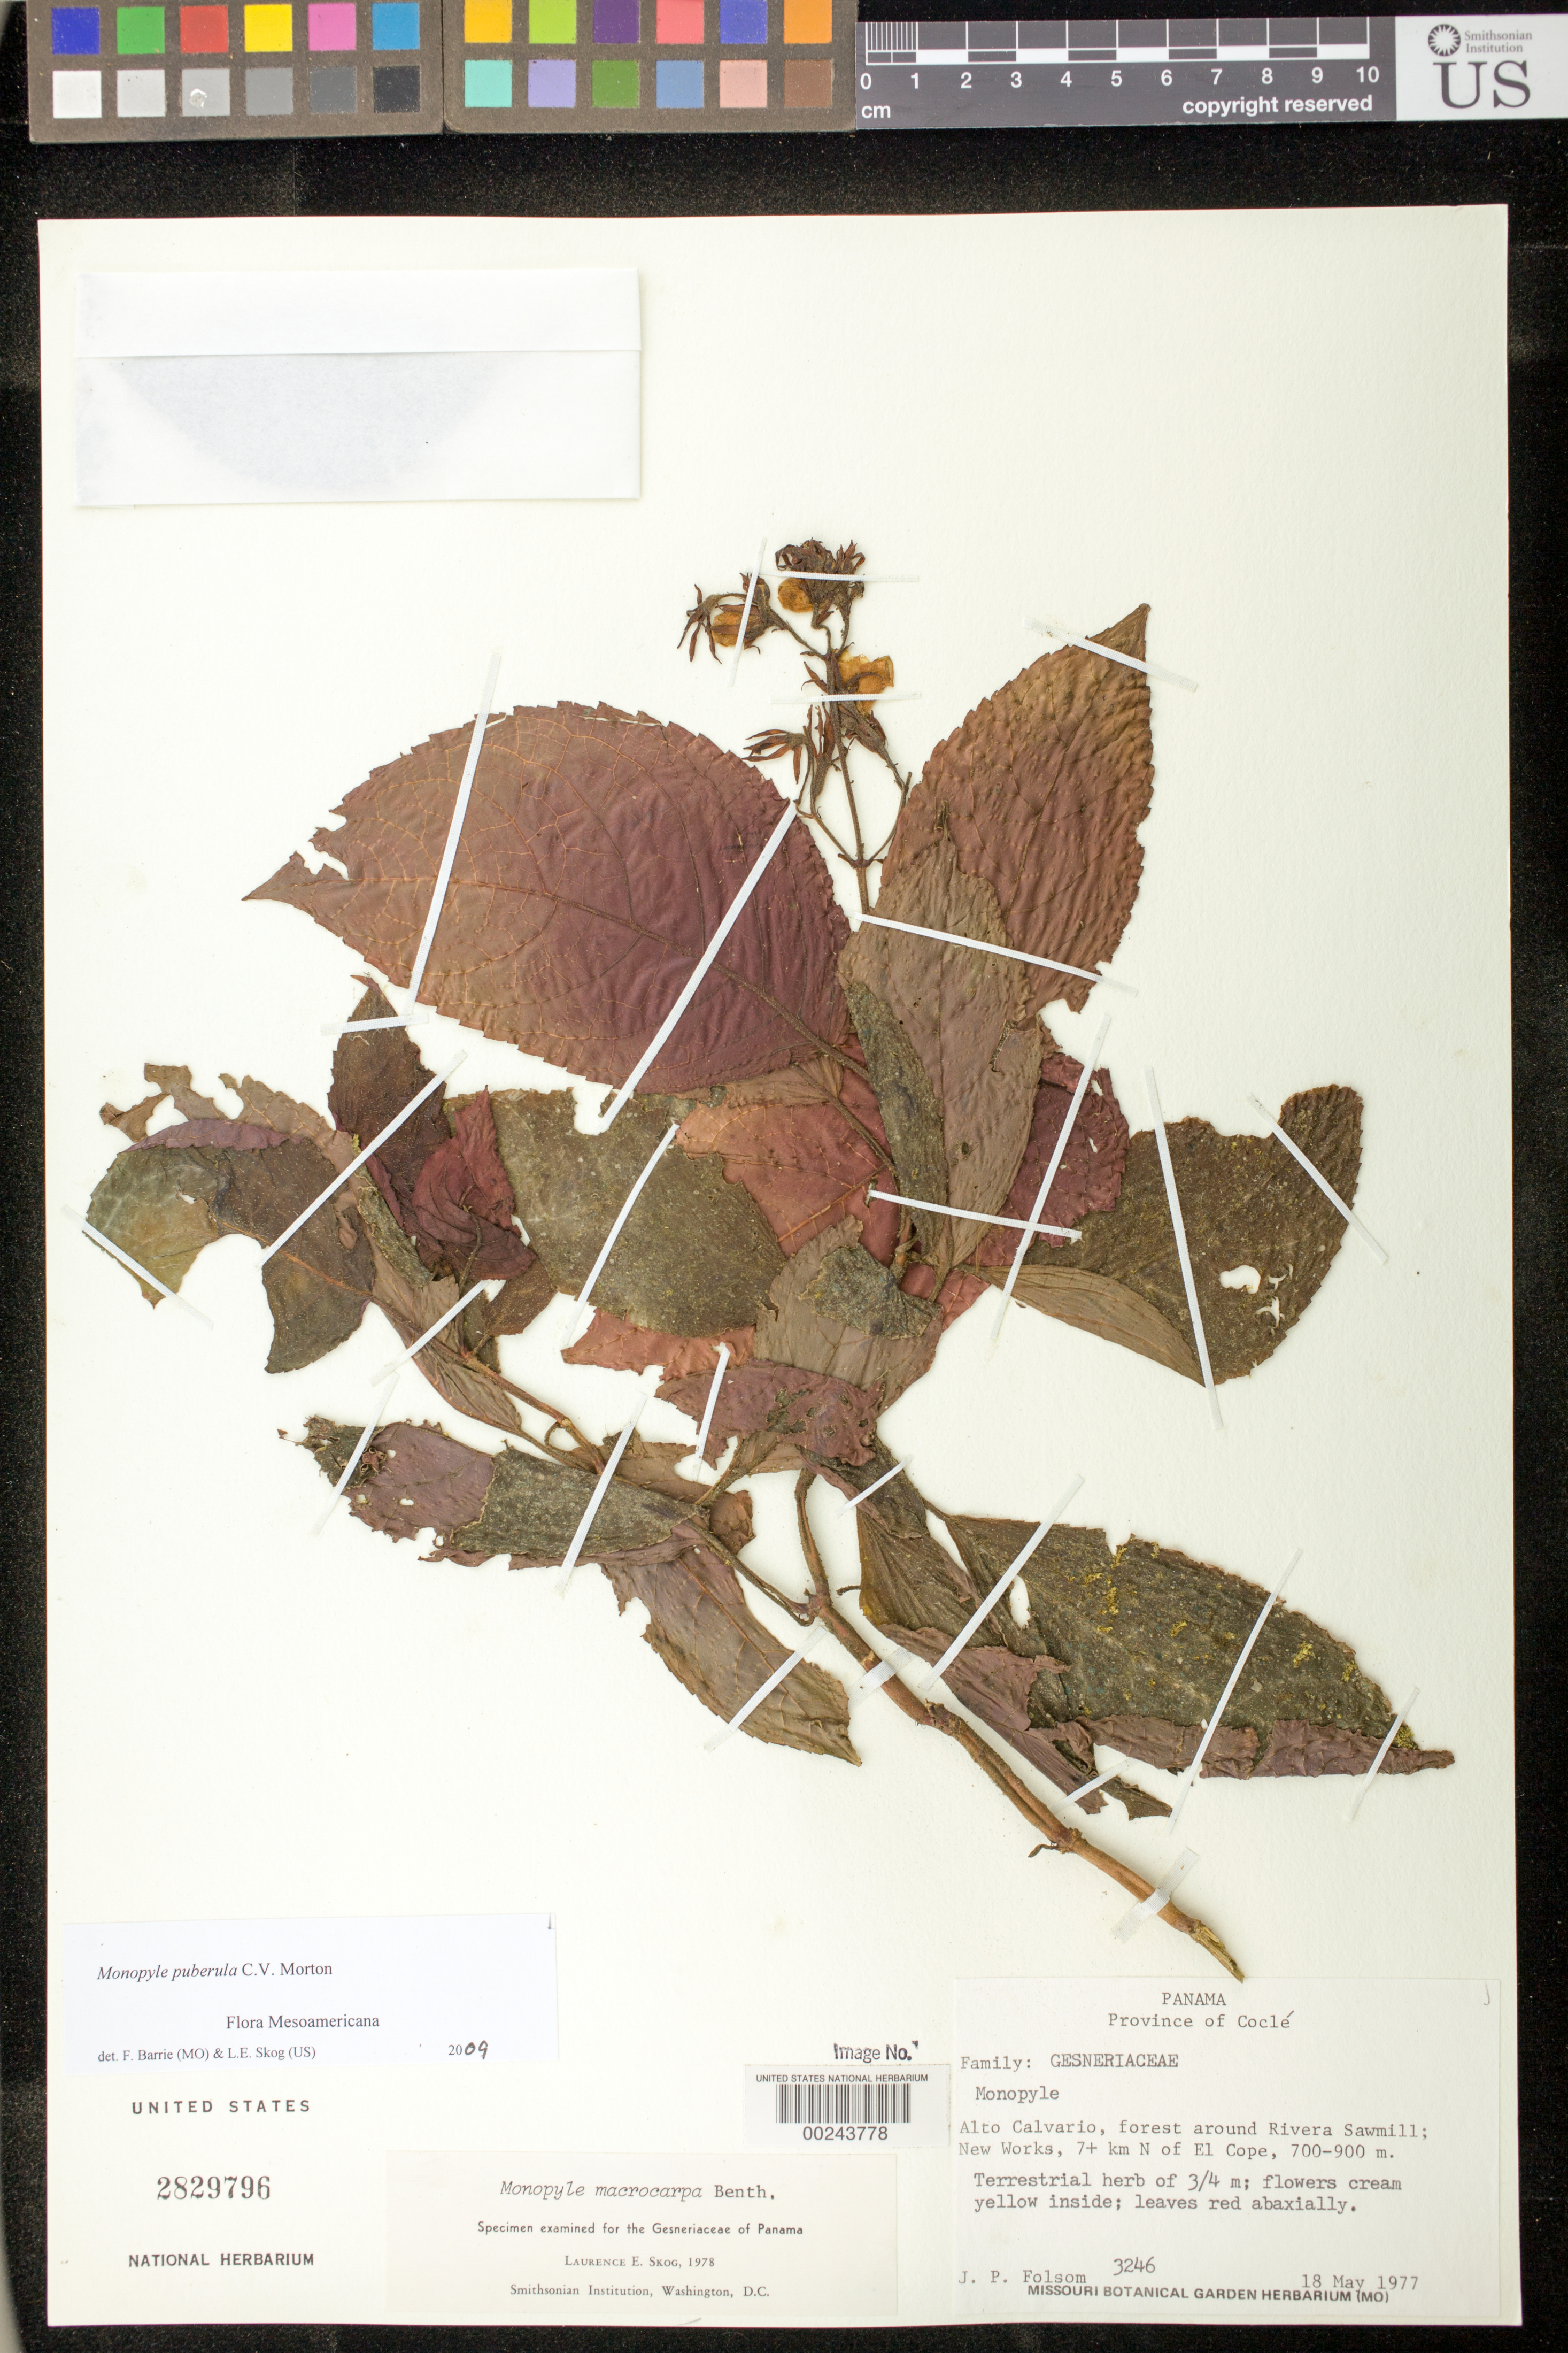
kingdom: Plantae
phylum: Tracheophyta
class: Magnoliopsida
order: Lamiales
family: Gesneriaceae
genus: Monopyle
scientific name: Monopyle puberula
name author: C.V. Morton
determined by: Barrie, F. R.; Skog, Laurence E.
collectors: J. P. Folsom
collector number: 3246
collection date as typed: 18 May 1977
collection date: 1977-05-18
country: Panama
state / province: Coclé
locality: Alto Calvario, Rivera Sawmill, New Works, 7+ km N of El Cope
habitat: Forest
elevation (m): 700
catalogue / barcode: US 2829796